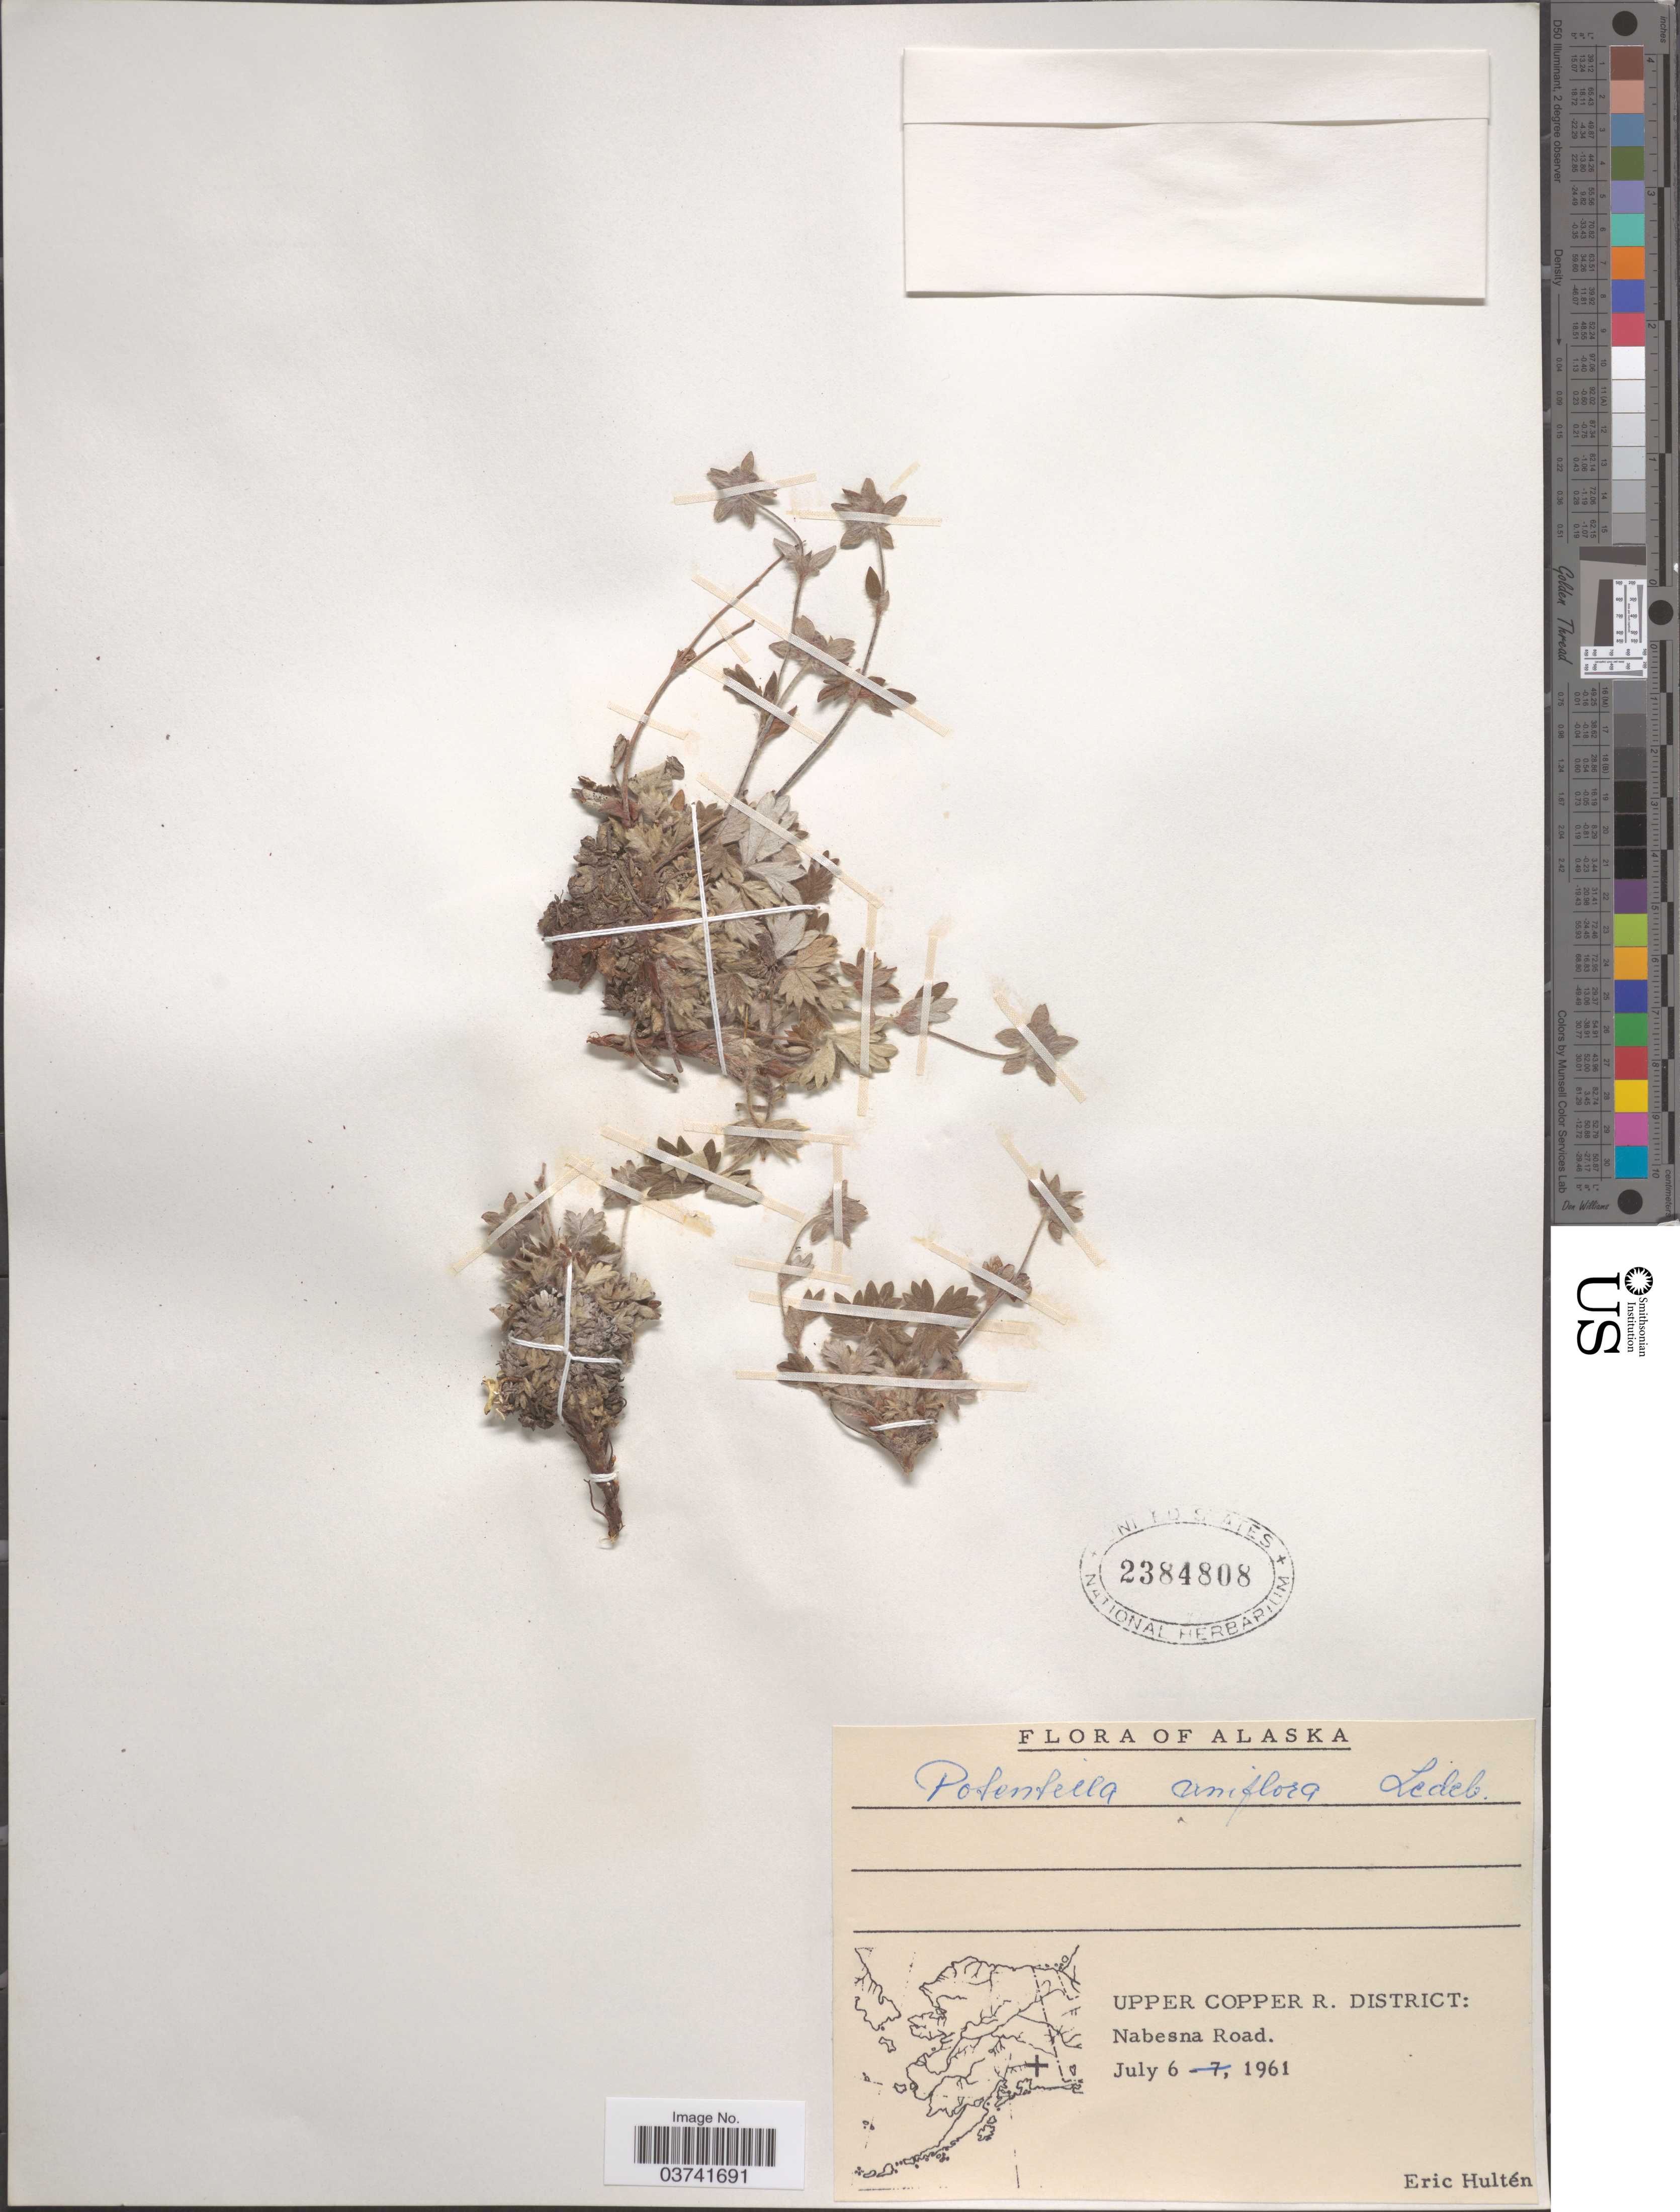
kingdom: Plantae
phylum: Tracheophyta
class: Magnoliopsida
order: Rosales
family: Rosaceae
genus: Potentilla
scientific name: Potentilla uniflora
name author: Ledeb.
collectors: E. G. Hultén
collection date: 1961-07-06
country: United States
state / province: Alaska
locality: Upper Copper R. District: Nabesna Road.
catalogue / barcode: US 2384808